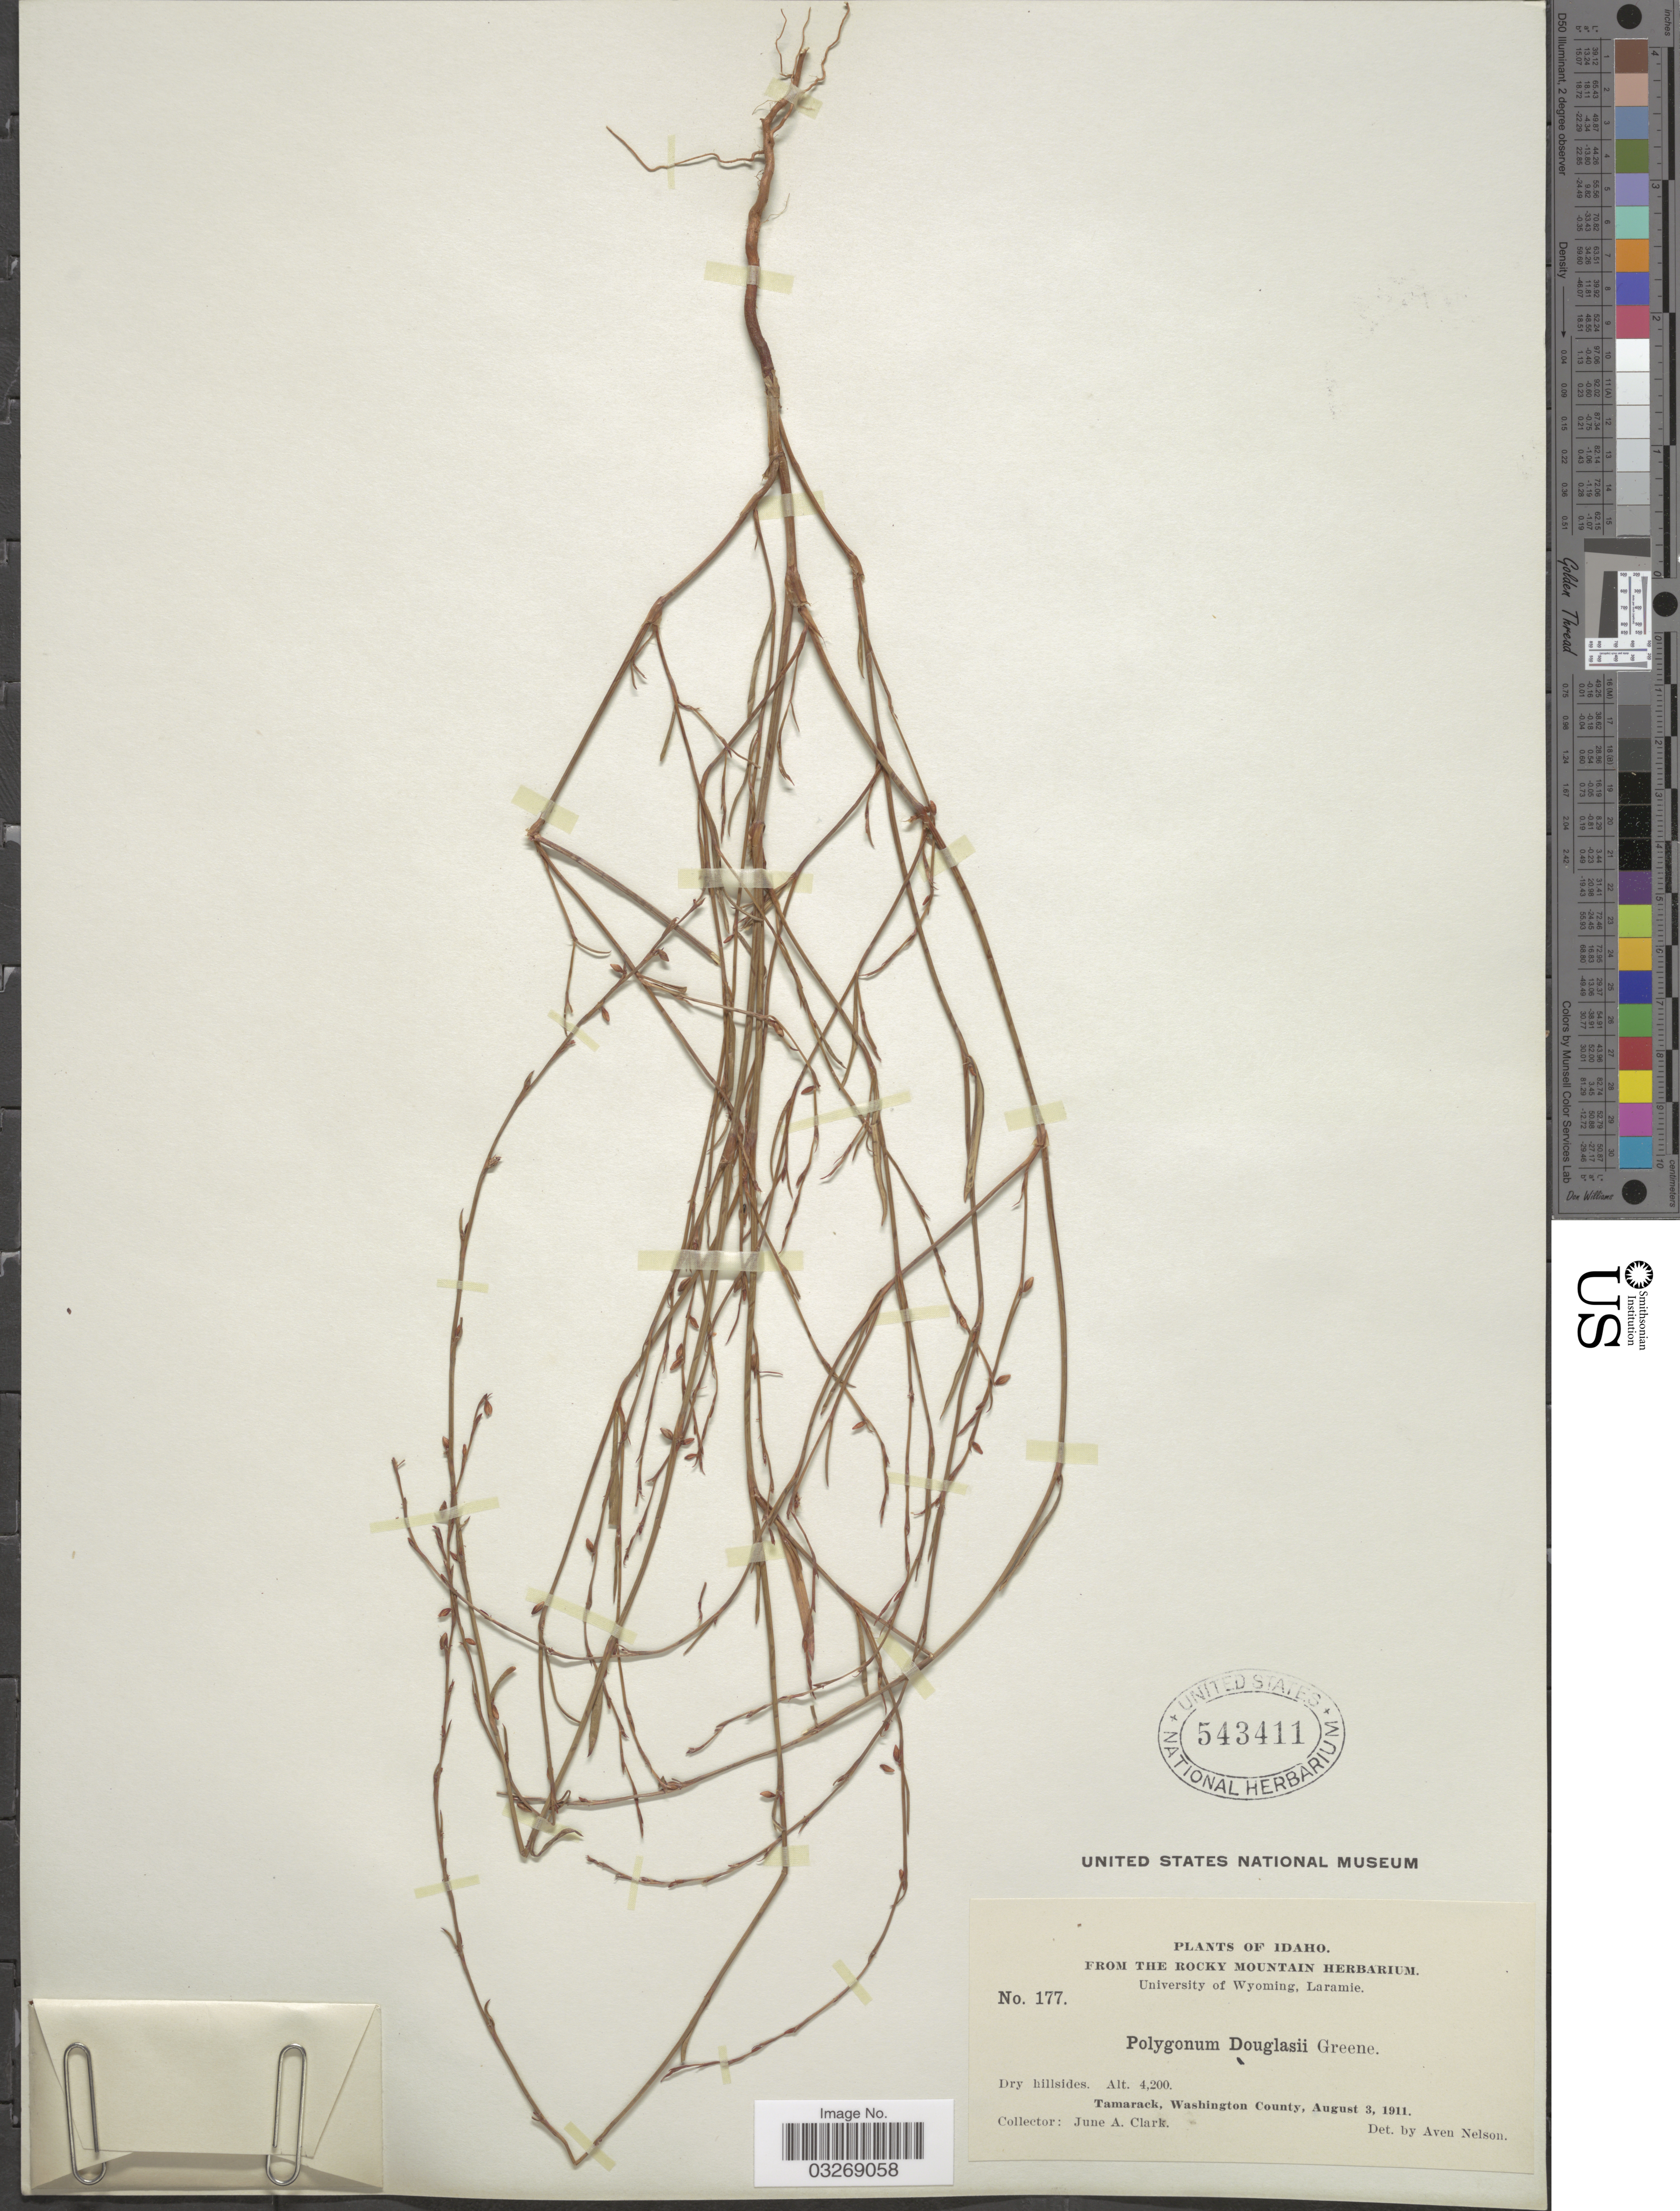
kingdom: Plantae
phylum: Tracheophyta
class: Magnoliopsida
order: Caryophyllales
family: Polygonaceae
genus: Polygonum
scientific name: Polygonum douglasii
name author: Greene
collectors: J. A. Clark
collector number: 177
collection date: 1911-08-03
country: United States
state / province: Idaho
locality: Tamarack, Washington County.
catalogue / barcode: US 543411